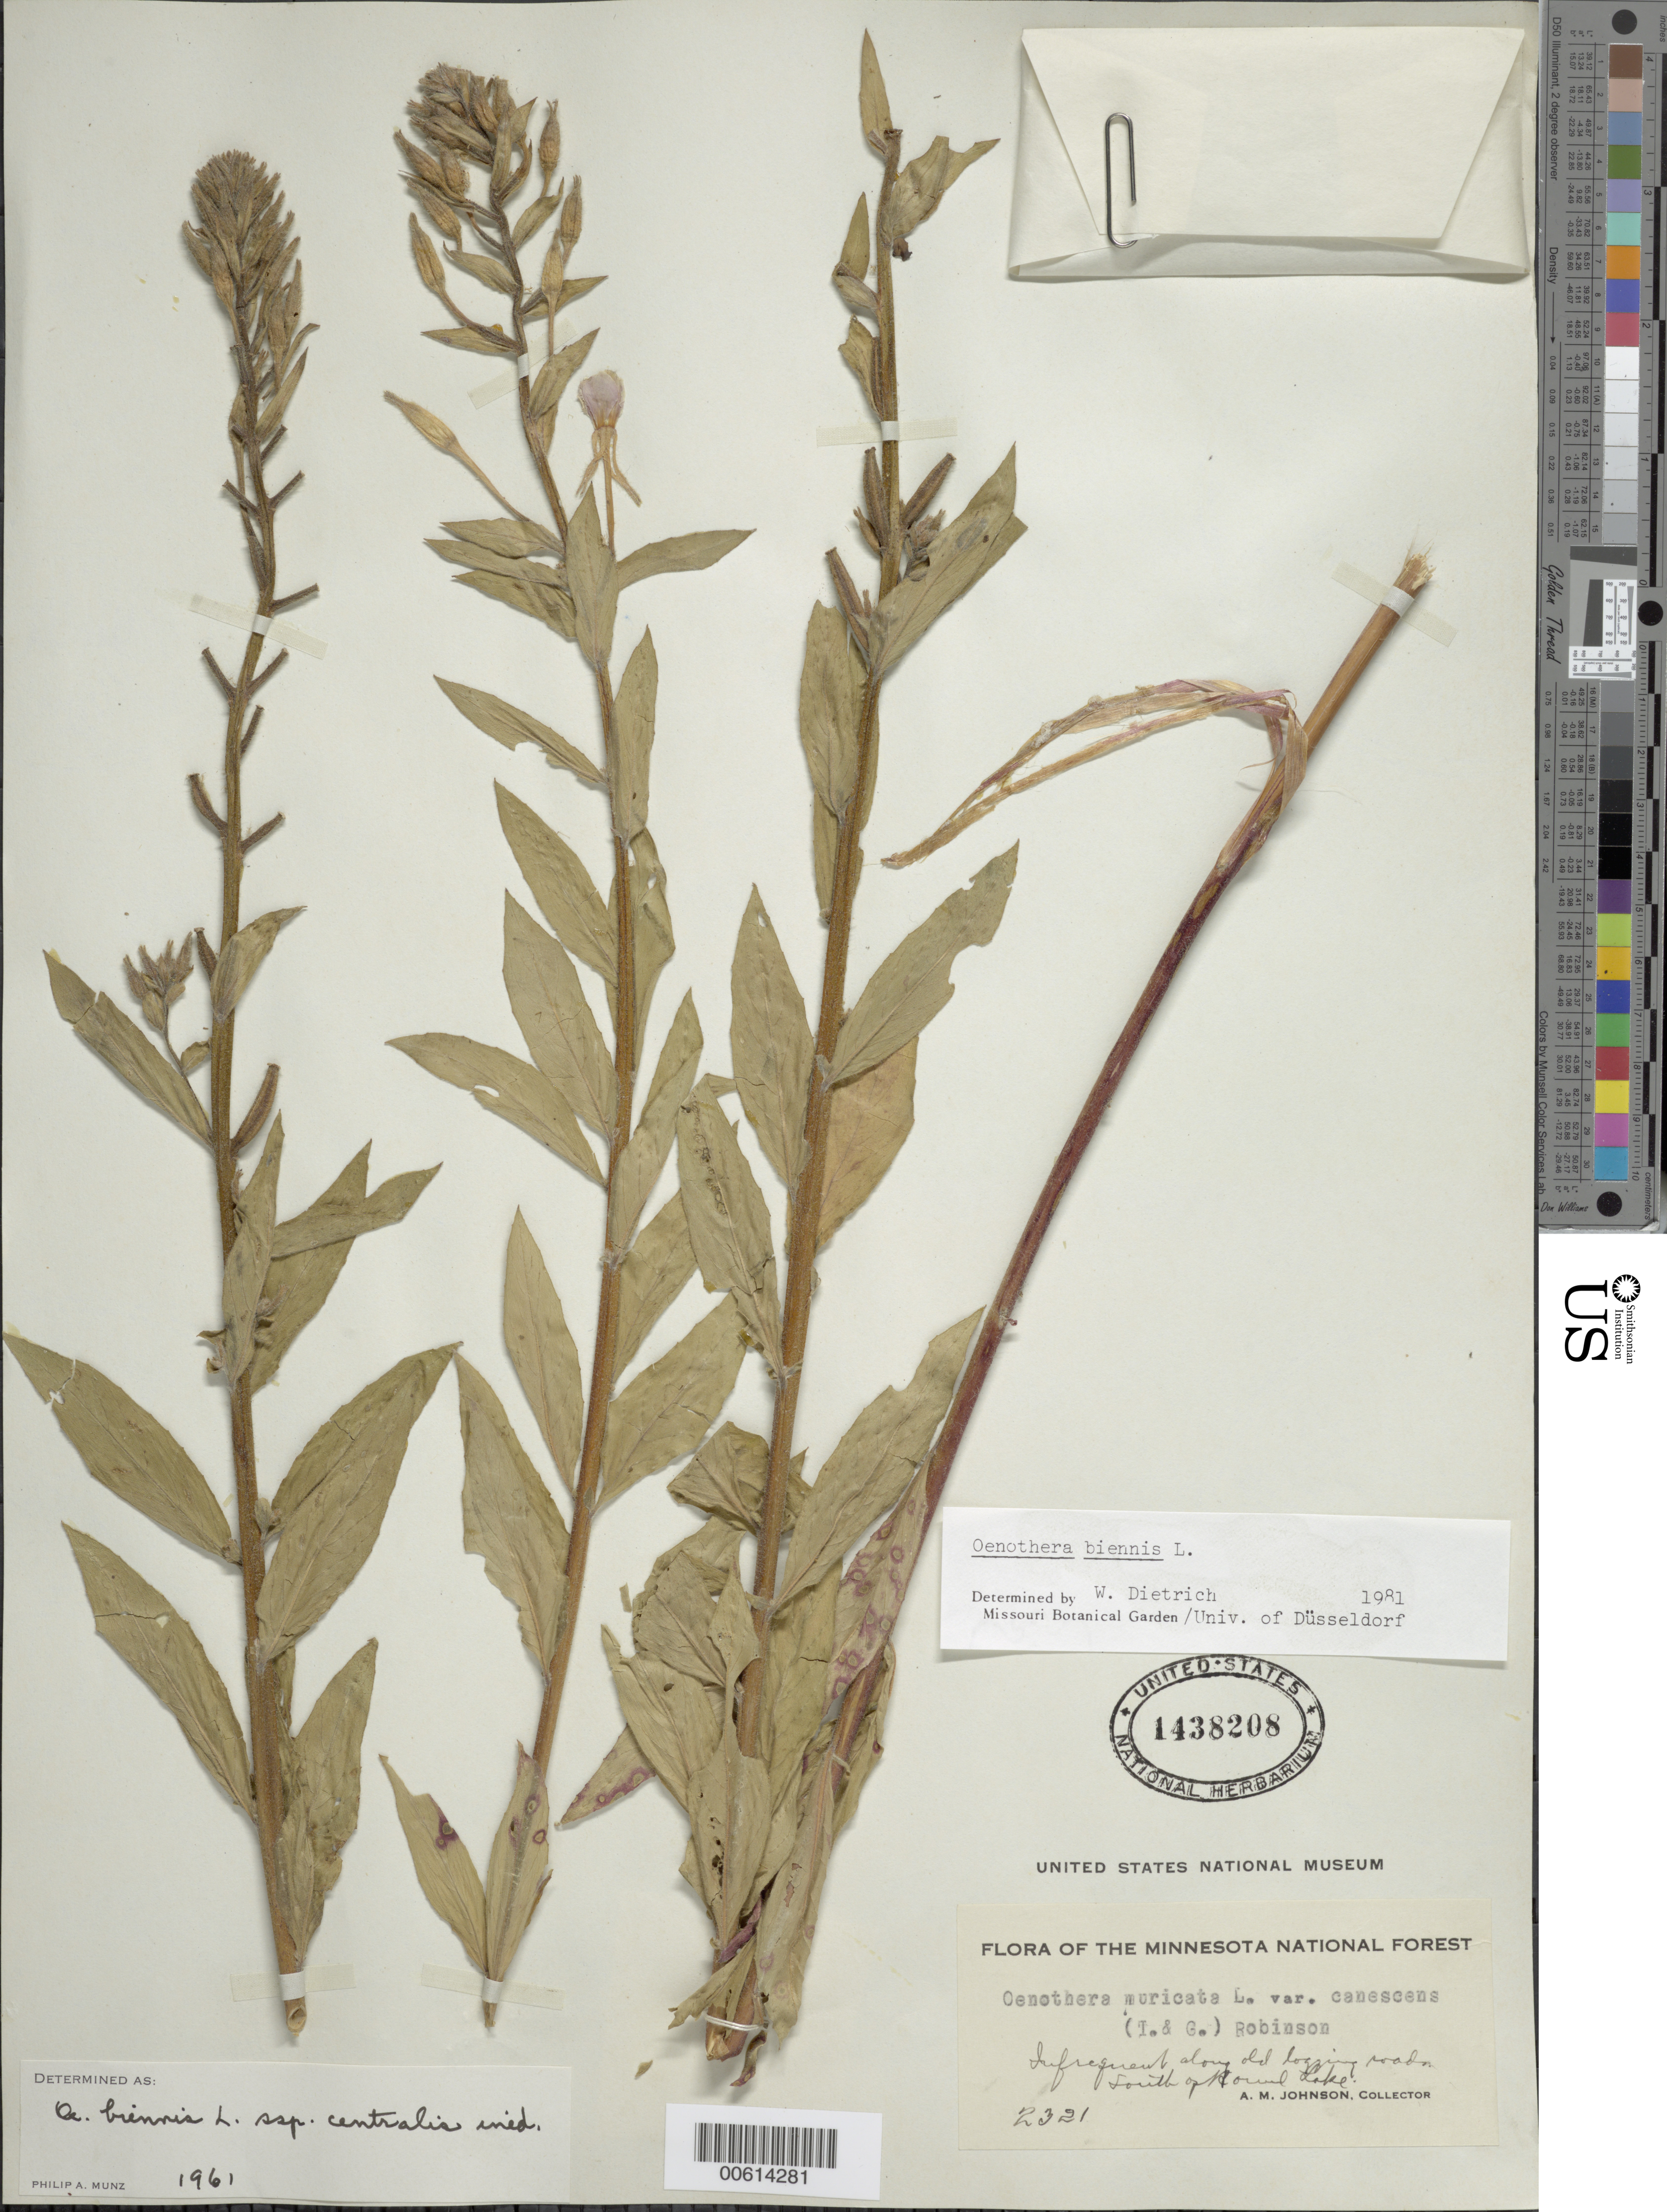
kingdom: Plantae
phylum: Tracheophyta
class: Magnoliopsida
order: Myrtales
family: Onagraceae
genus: Oenothera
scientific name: Oenothera biennis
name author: L.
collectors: A. M. Johnson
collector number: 2321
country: United States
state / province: Minnesota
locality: South of Round Lake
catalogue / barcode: US 1438208